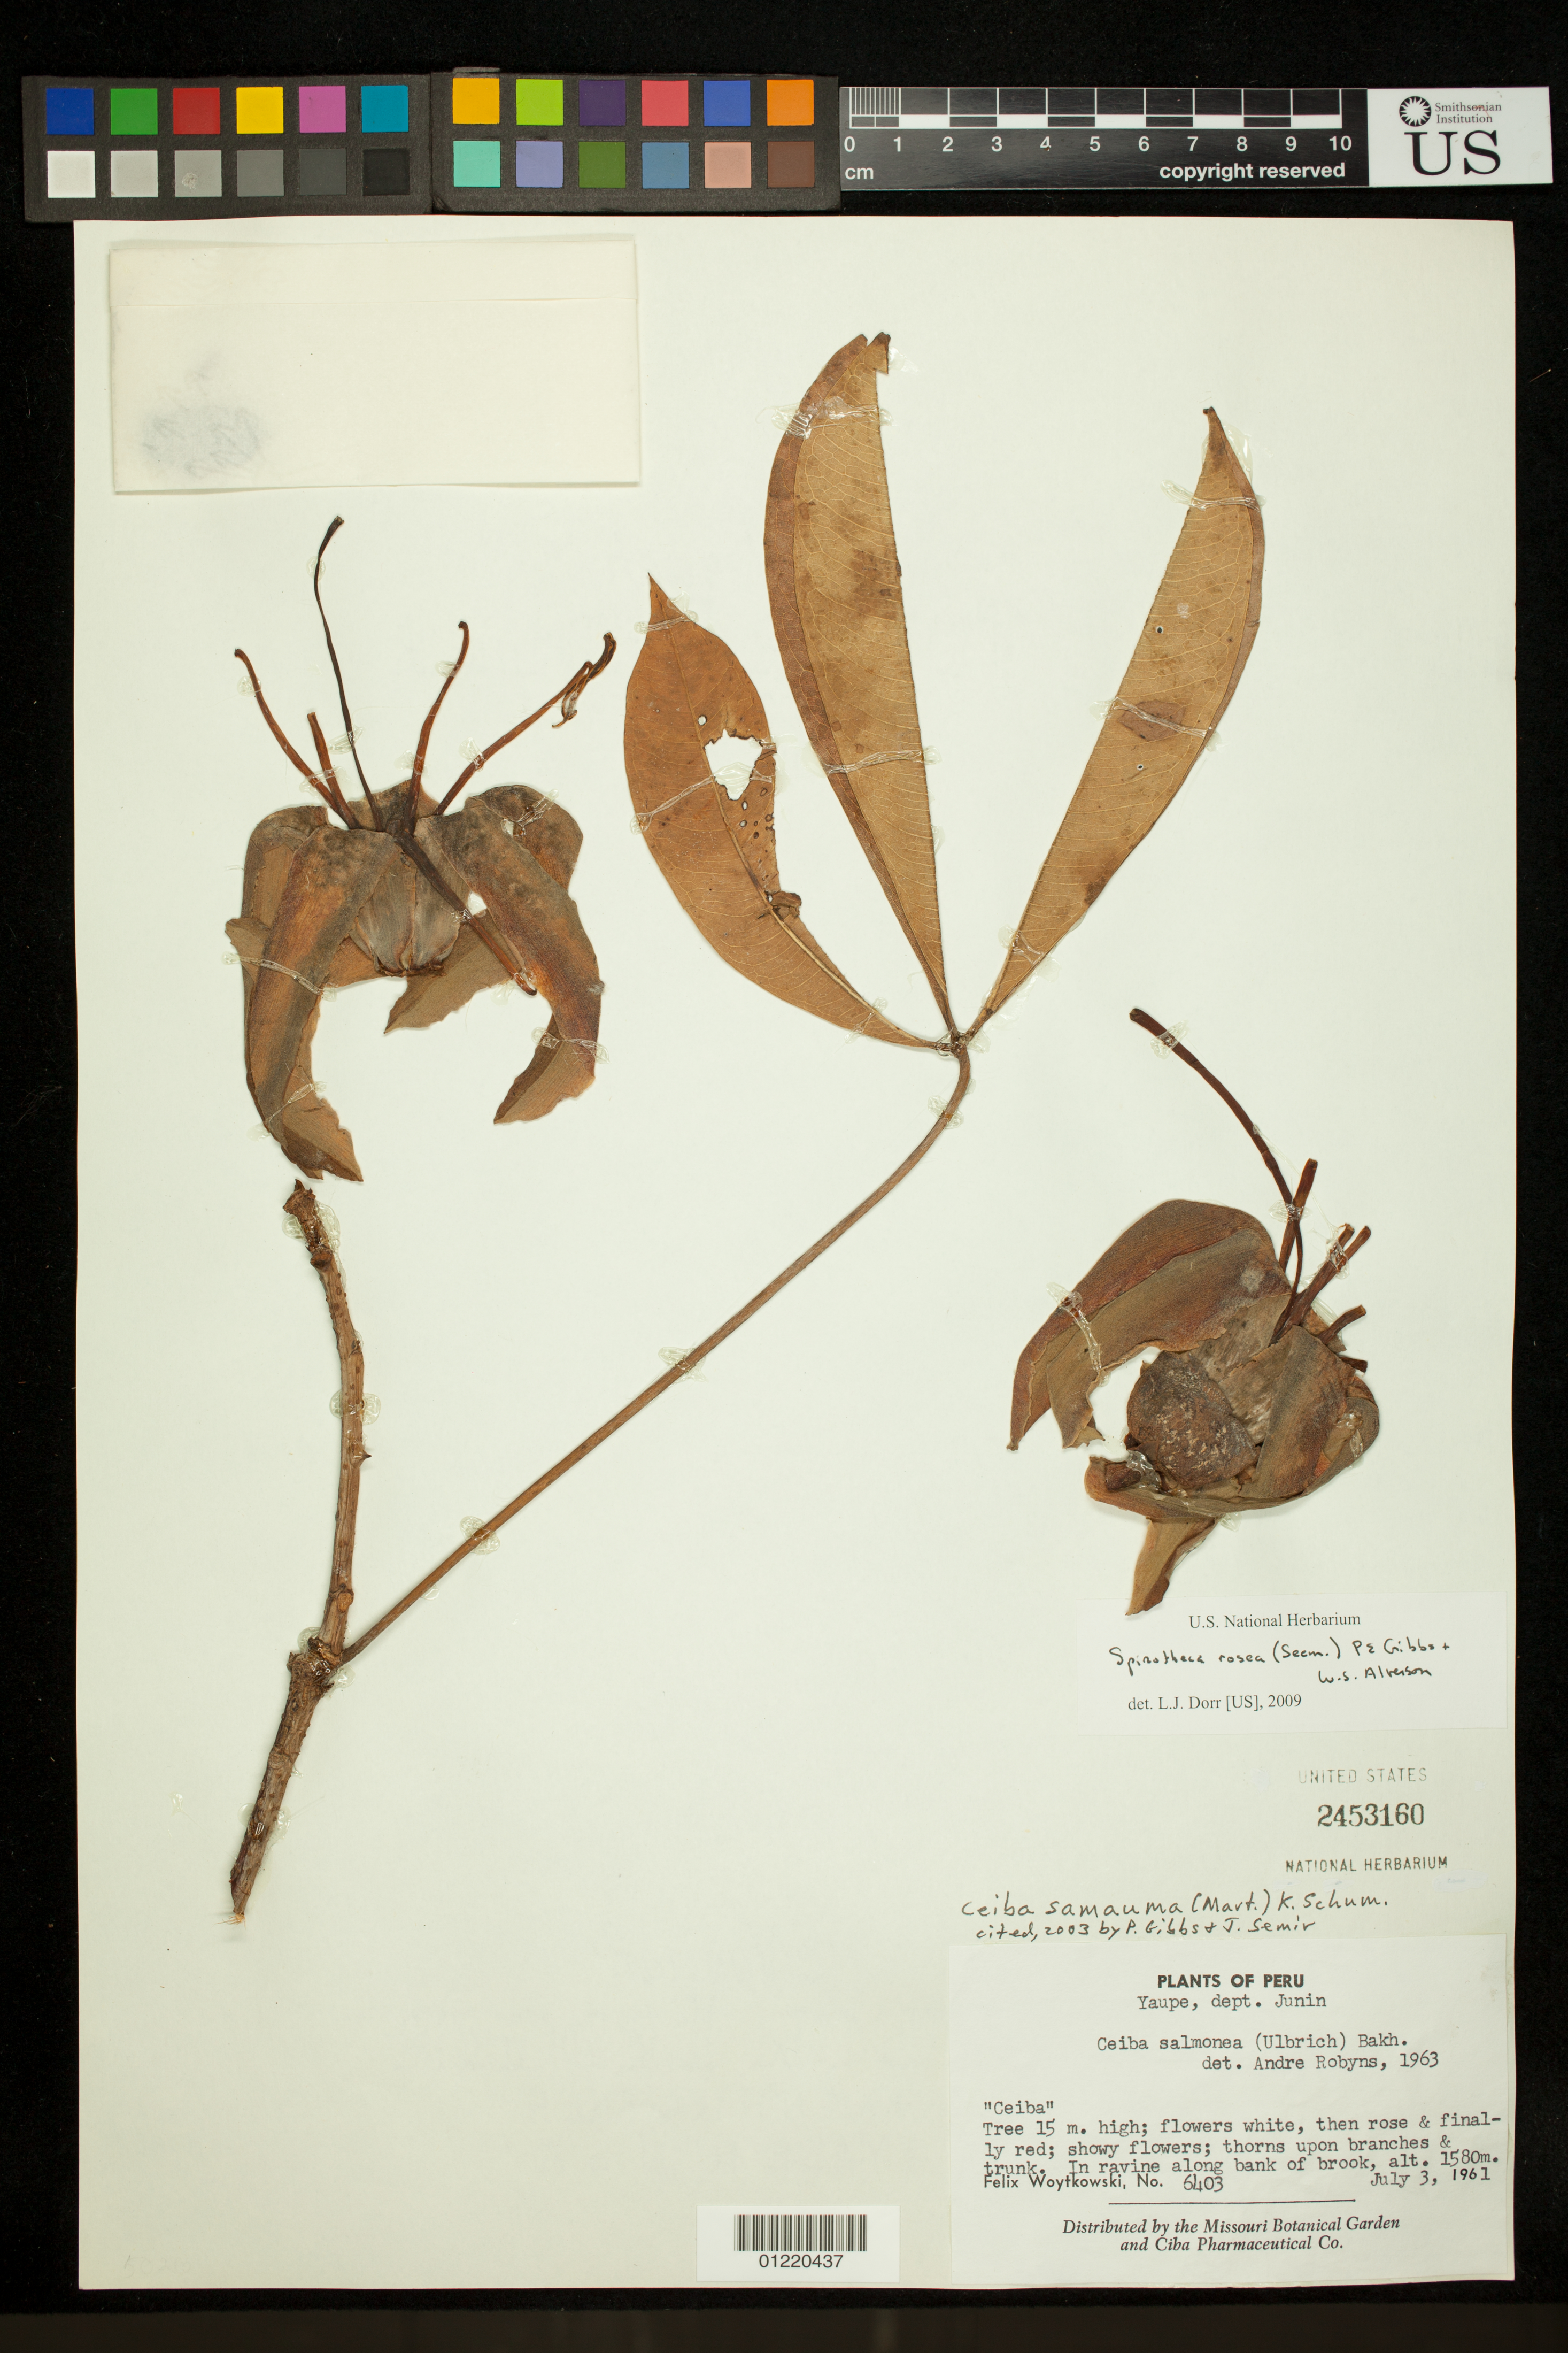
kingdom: Plantae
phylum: Tracheophyta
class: Magnoliopsida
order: Malvales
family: Malvaceae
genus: Spirotheca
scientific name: Spirotheca rosea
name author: (Cuatrec.) Gibbs & W.S. Alverson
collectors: F. Woytkowski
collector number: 6403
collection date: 1961-07-03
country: Peru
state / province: Junín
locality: Yaupe, In ravine along bank of brook.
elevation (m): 1580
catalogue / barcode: US 2453160